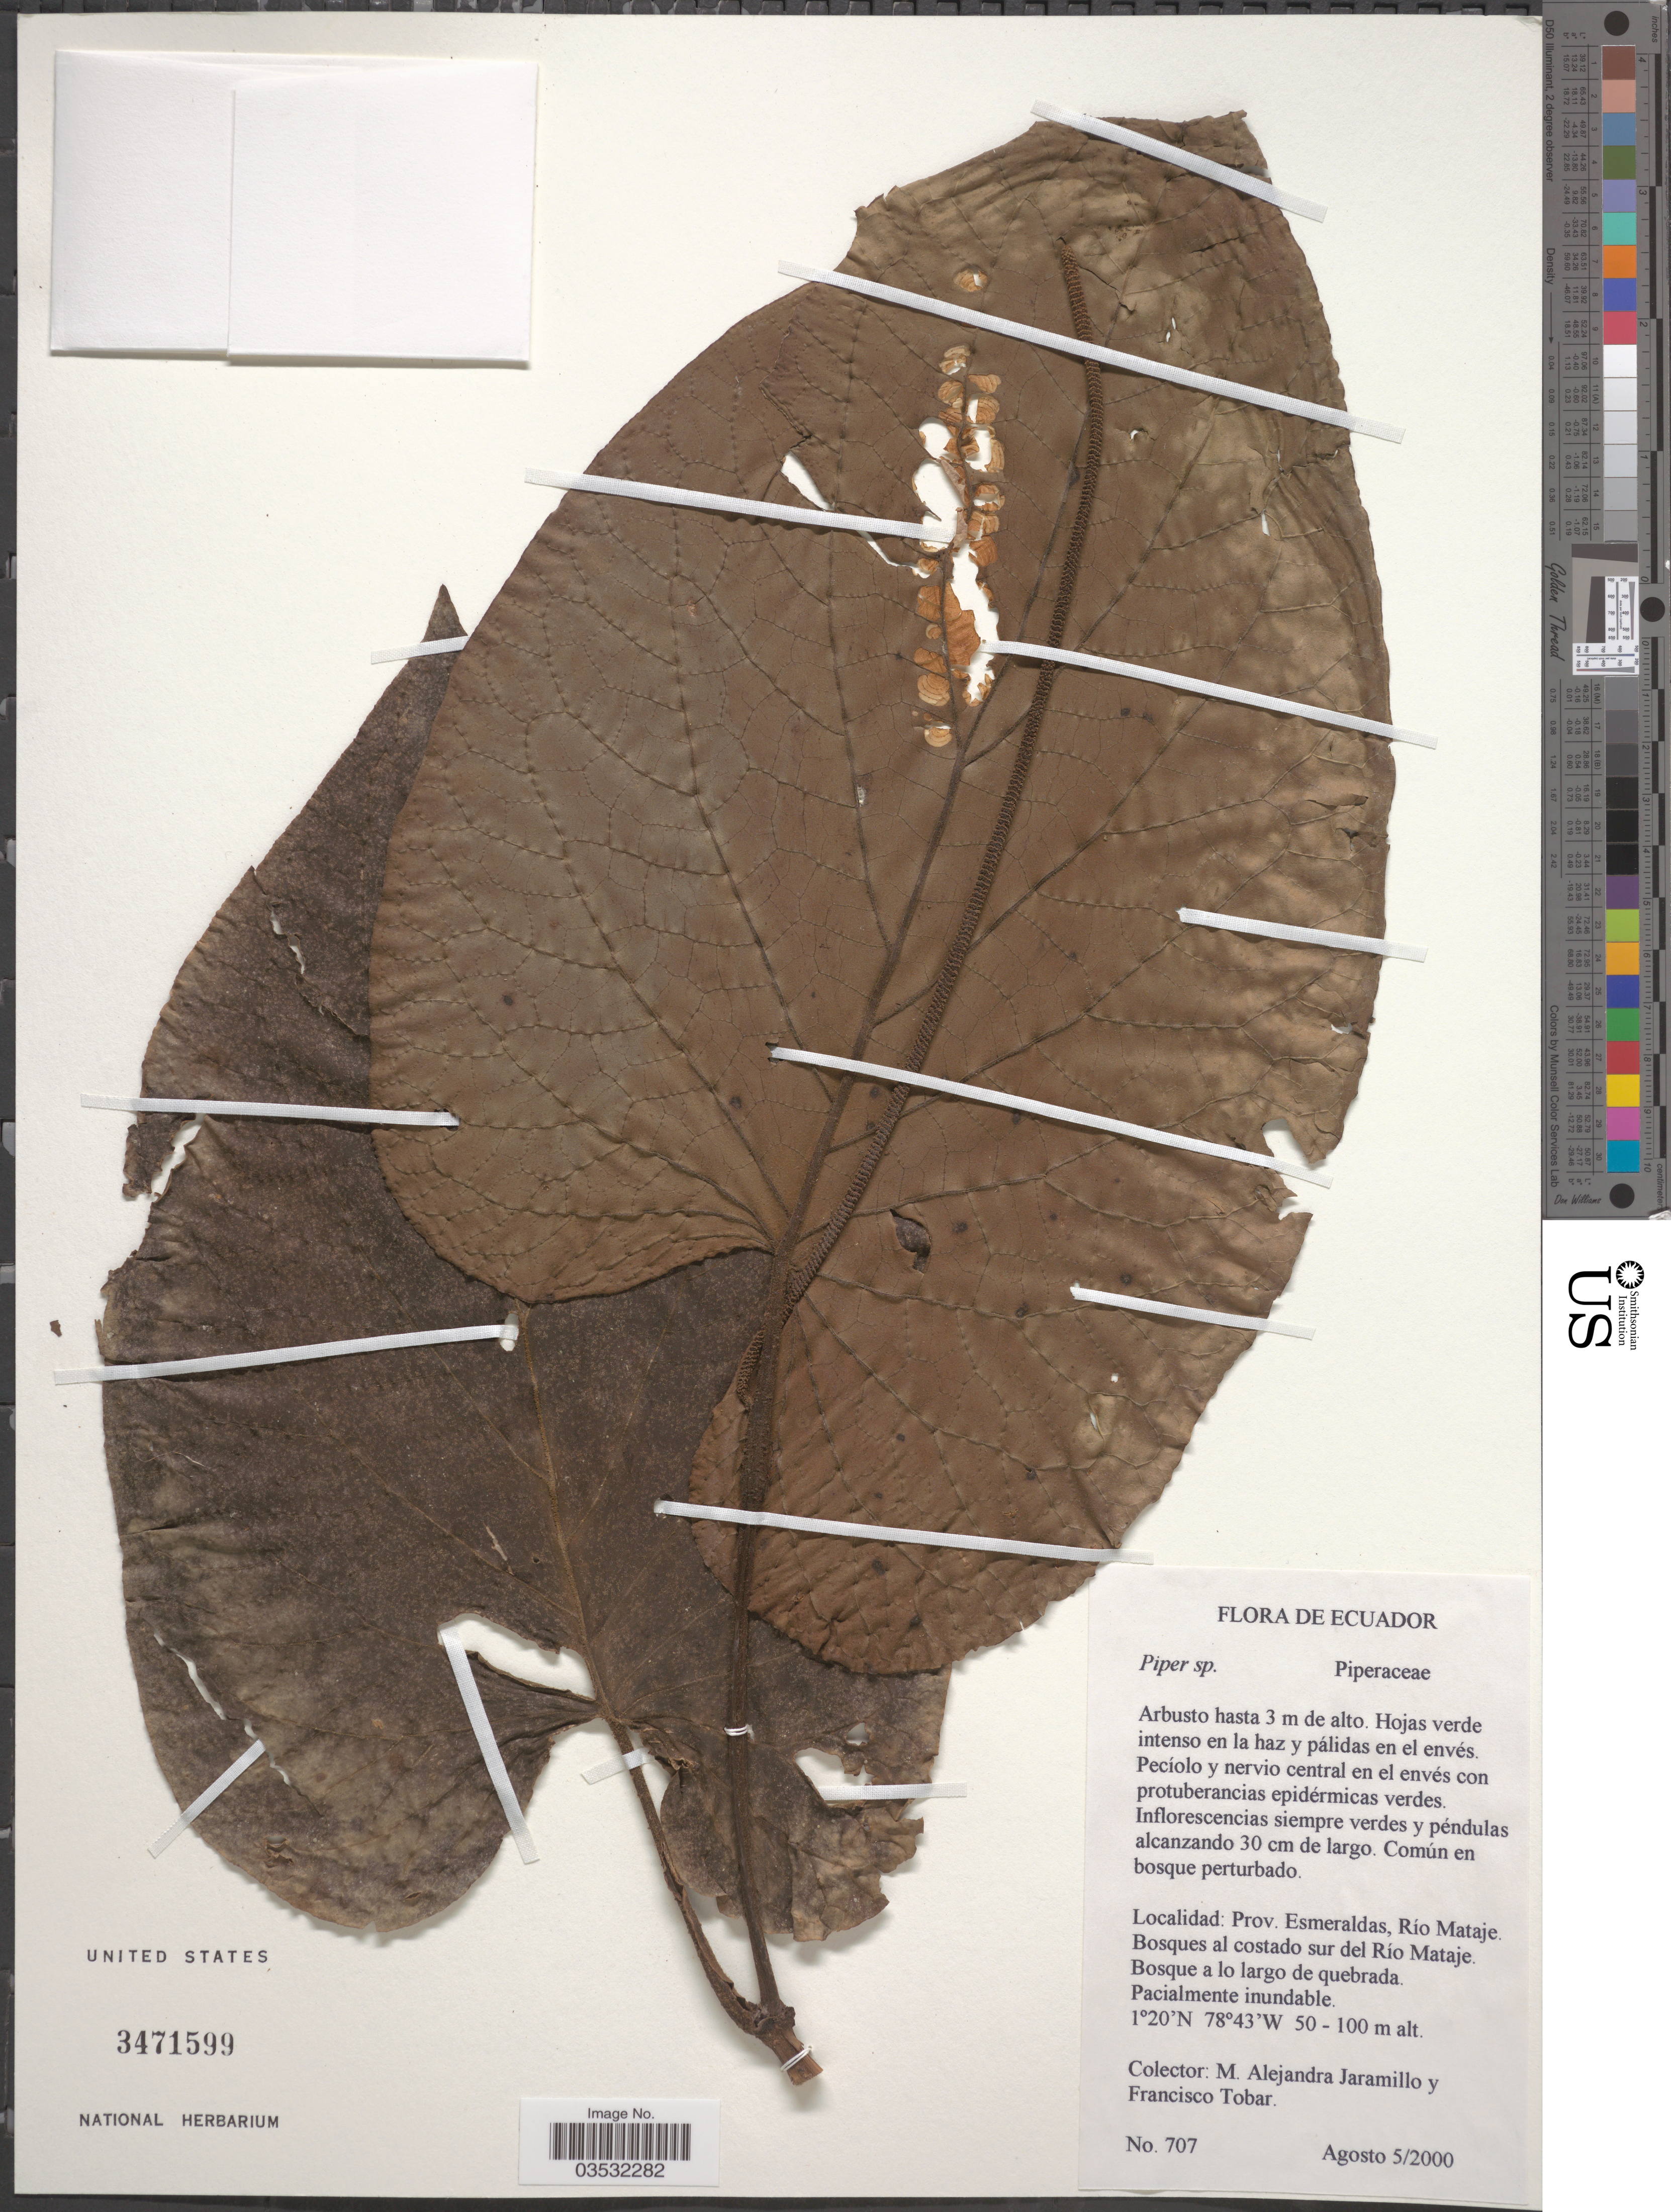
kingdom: Plantae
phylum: Tracheophyta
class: Magnoliopsida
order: Piperales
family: Piperaceae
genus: Piper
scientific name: Piper sp.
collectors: M. A. Jaramillo & F. Tobar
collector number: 707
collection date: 2000-08-05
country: Ecuador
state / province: Esmeraldas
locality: Río Mataje. Bosques al costado sur del Río Mataje.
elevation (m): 50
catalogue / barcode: US 3471599